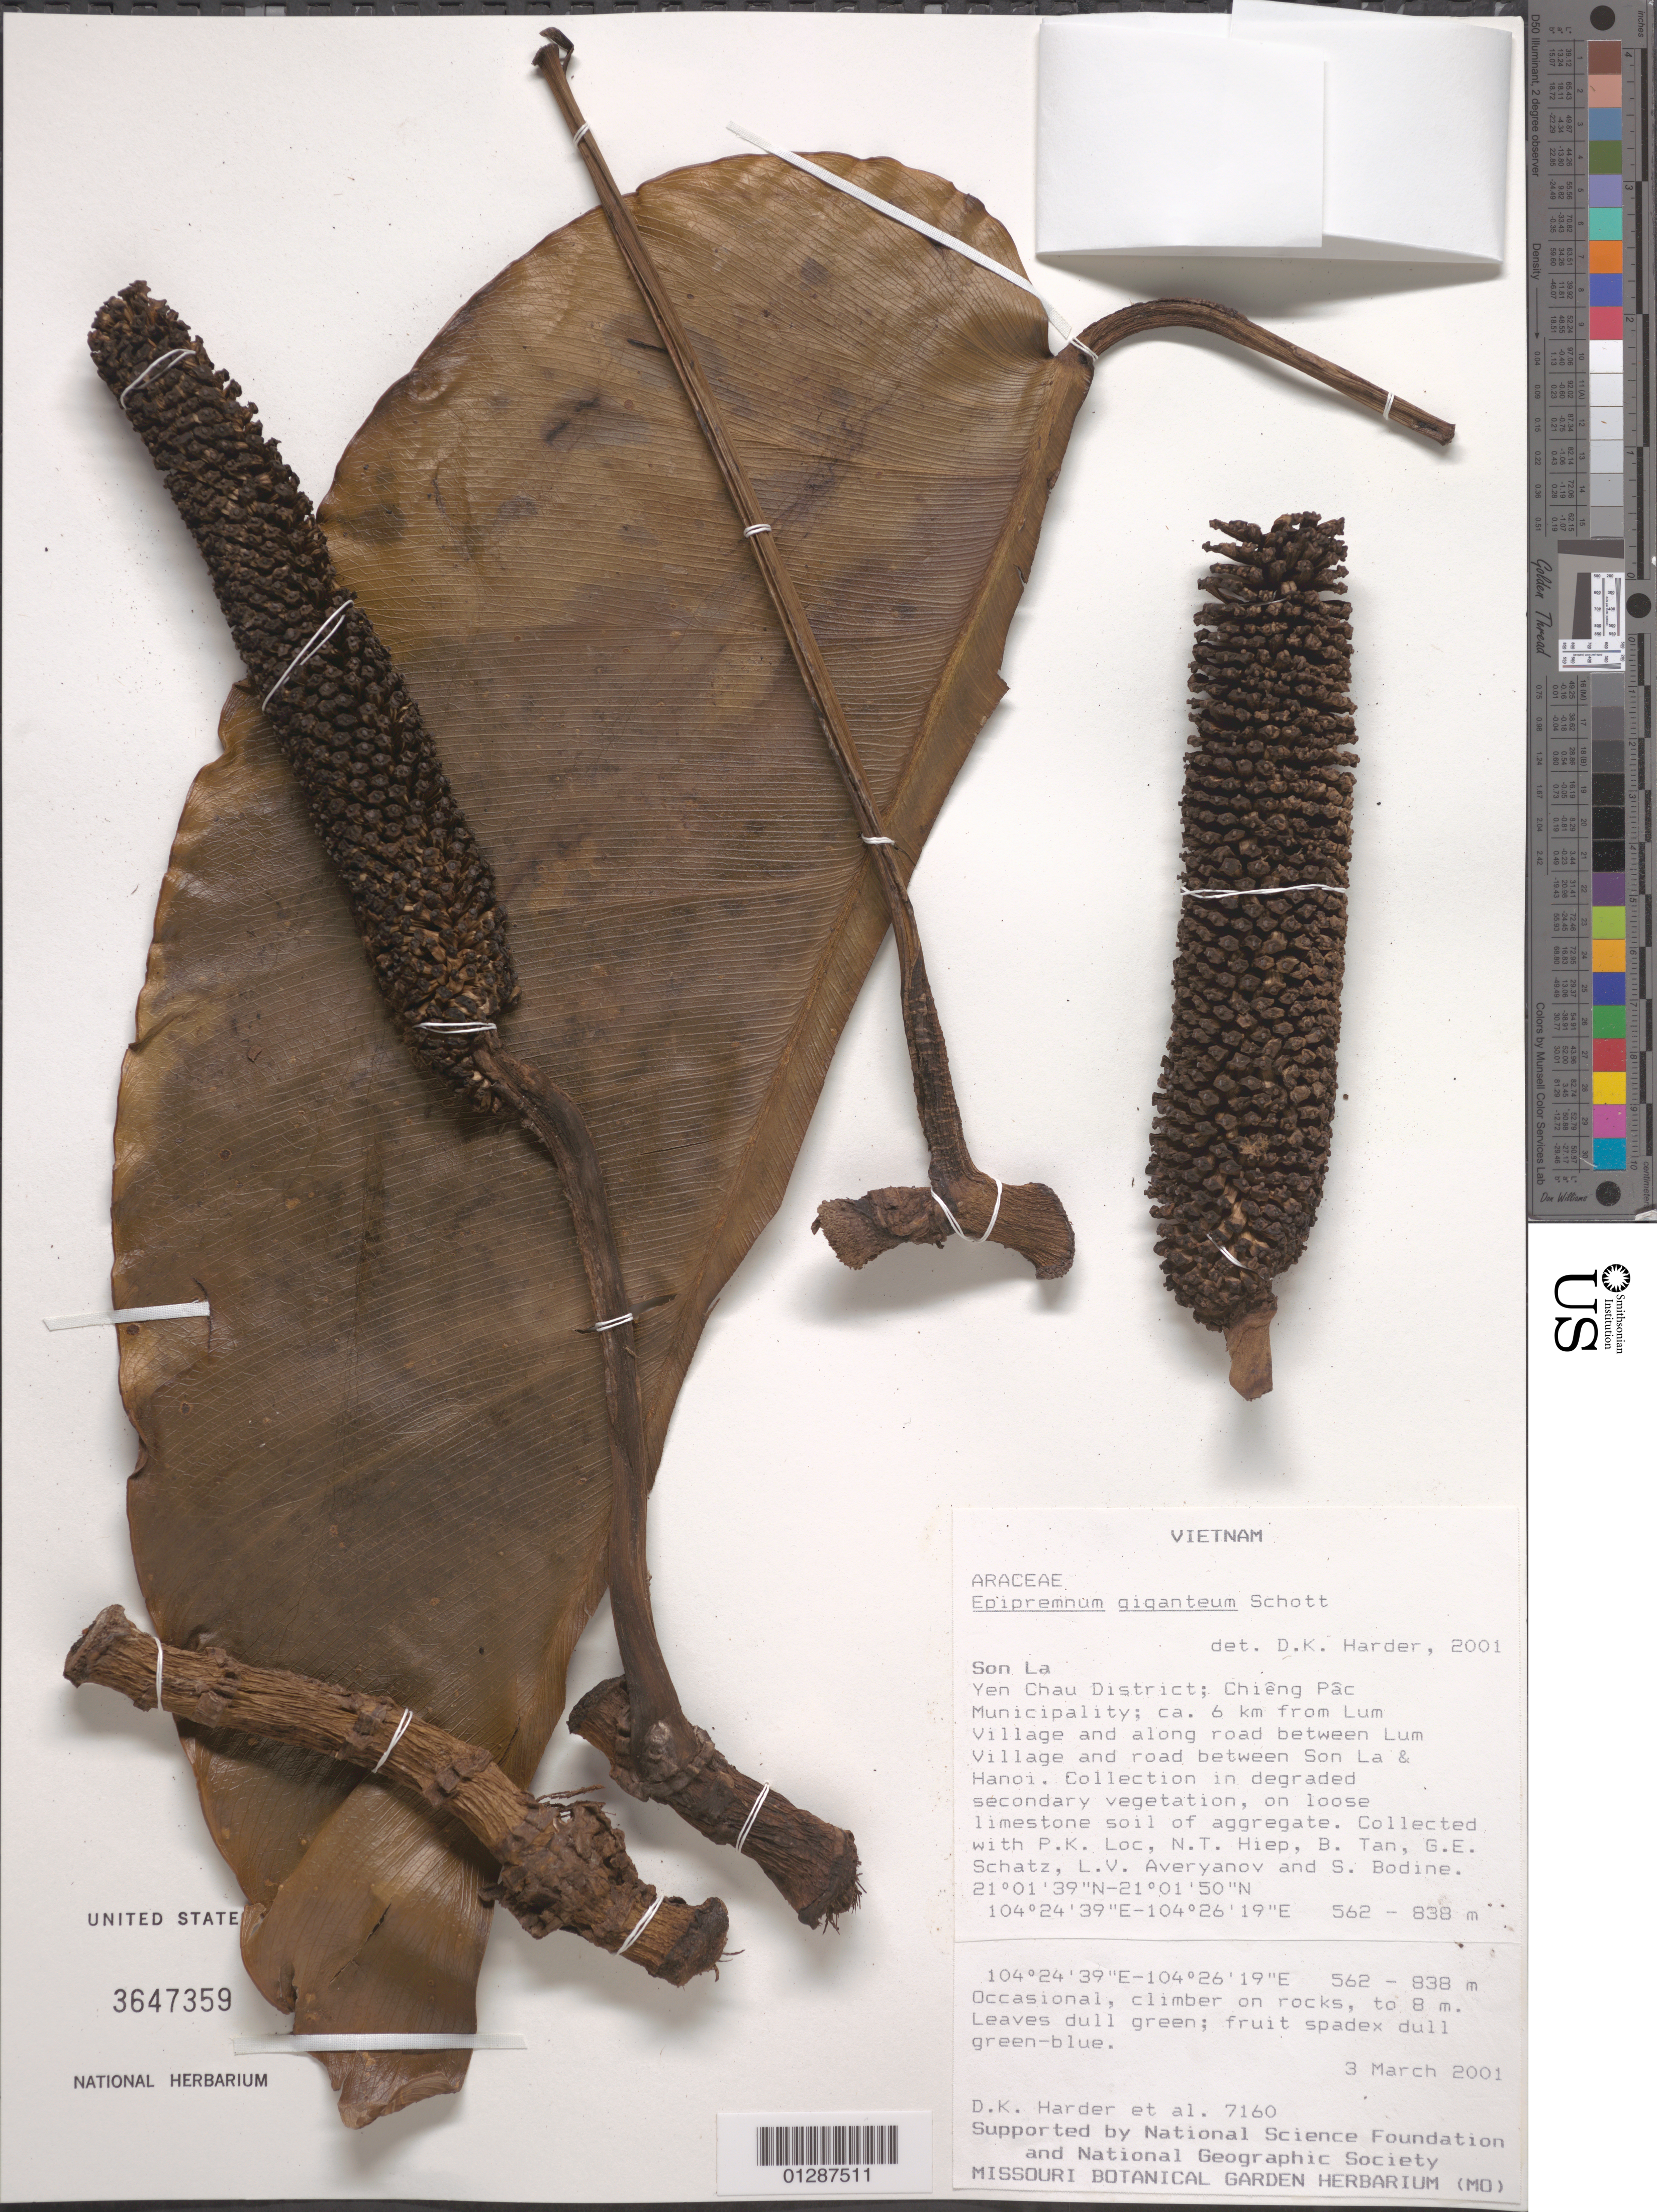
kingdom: Plantae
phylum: Tracheophyta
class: Liliopsida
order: Alismatales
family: Araceae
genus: Epipremnum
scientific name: Epipremnum giganteum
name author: (Roxb.) Schott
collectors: D. Harder, P. K. Lôc, N. T. Hiep, B. Tan & et al.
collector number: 7160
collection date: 2001-03-03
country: Vietnam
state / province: Son La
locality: Yen Chau District; Chiêng Pâc Municipality; ca. 6 km from Lum Village and along road between Lum Village and road between Son La & Hanoi.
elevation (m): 562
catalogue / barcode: US 3647359